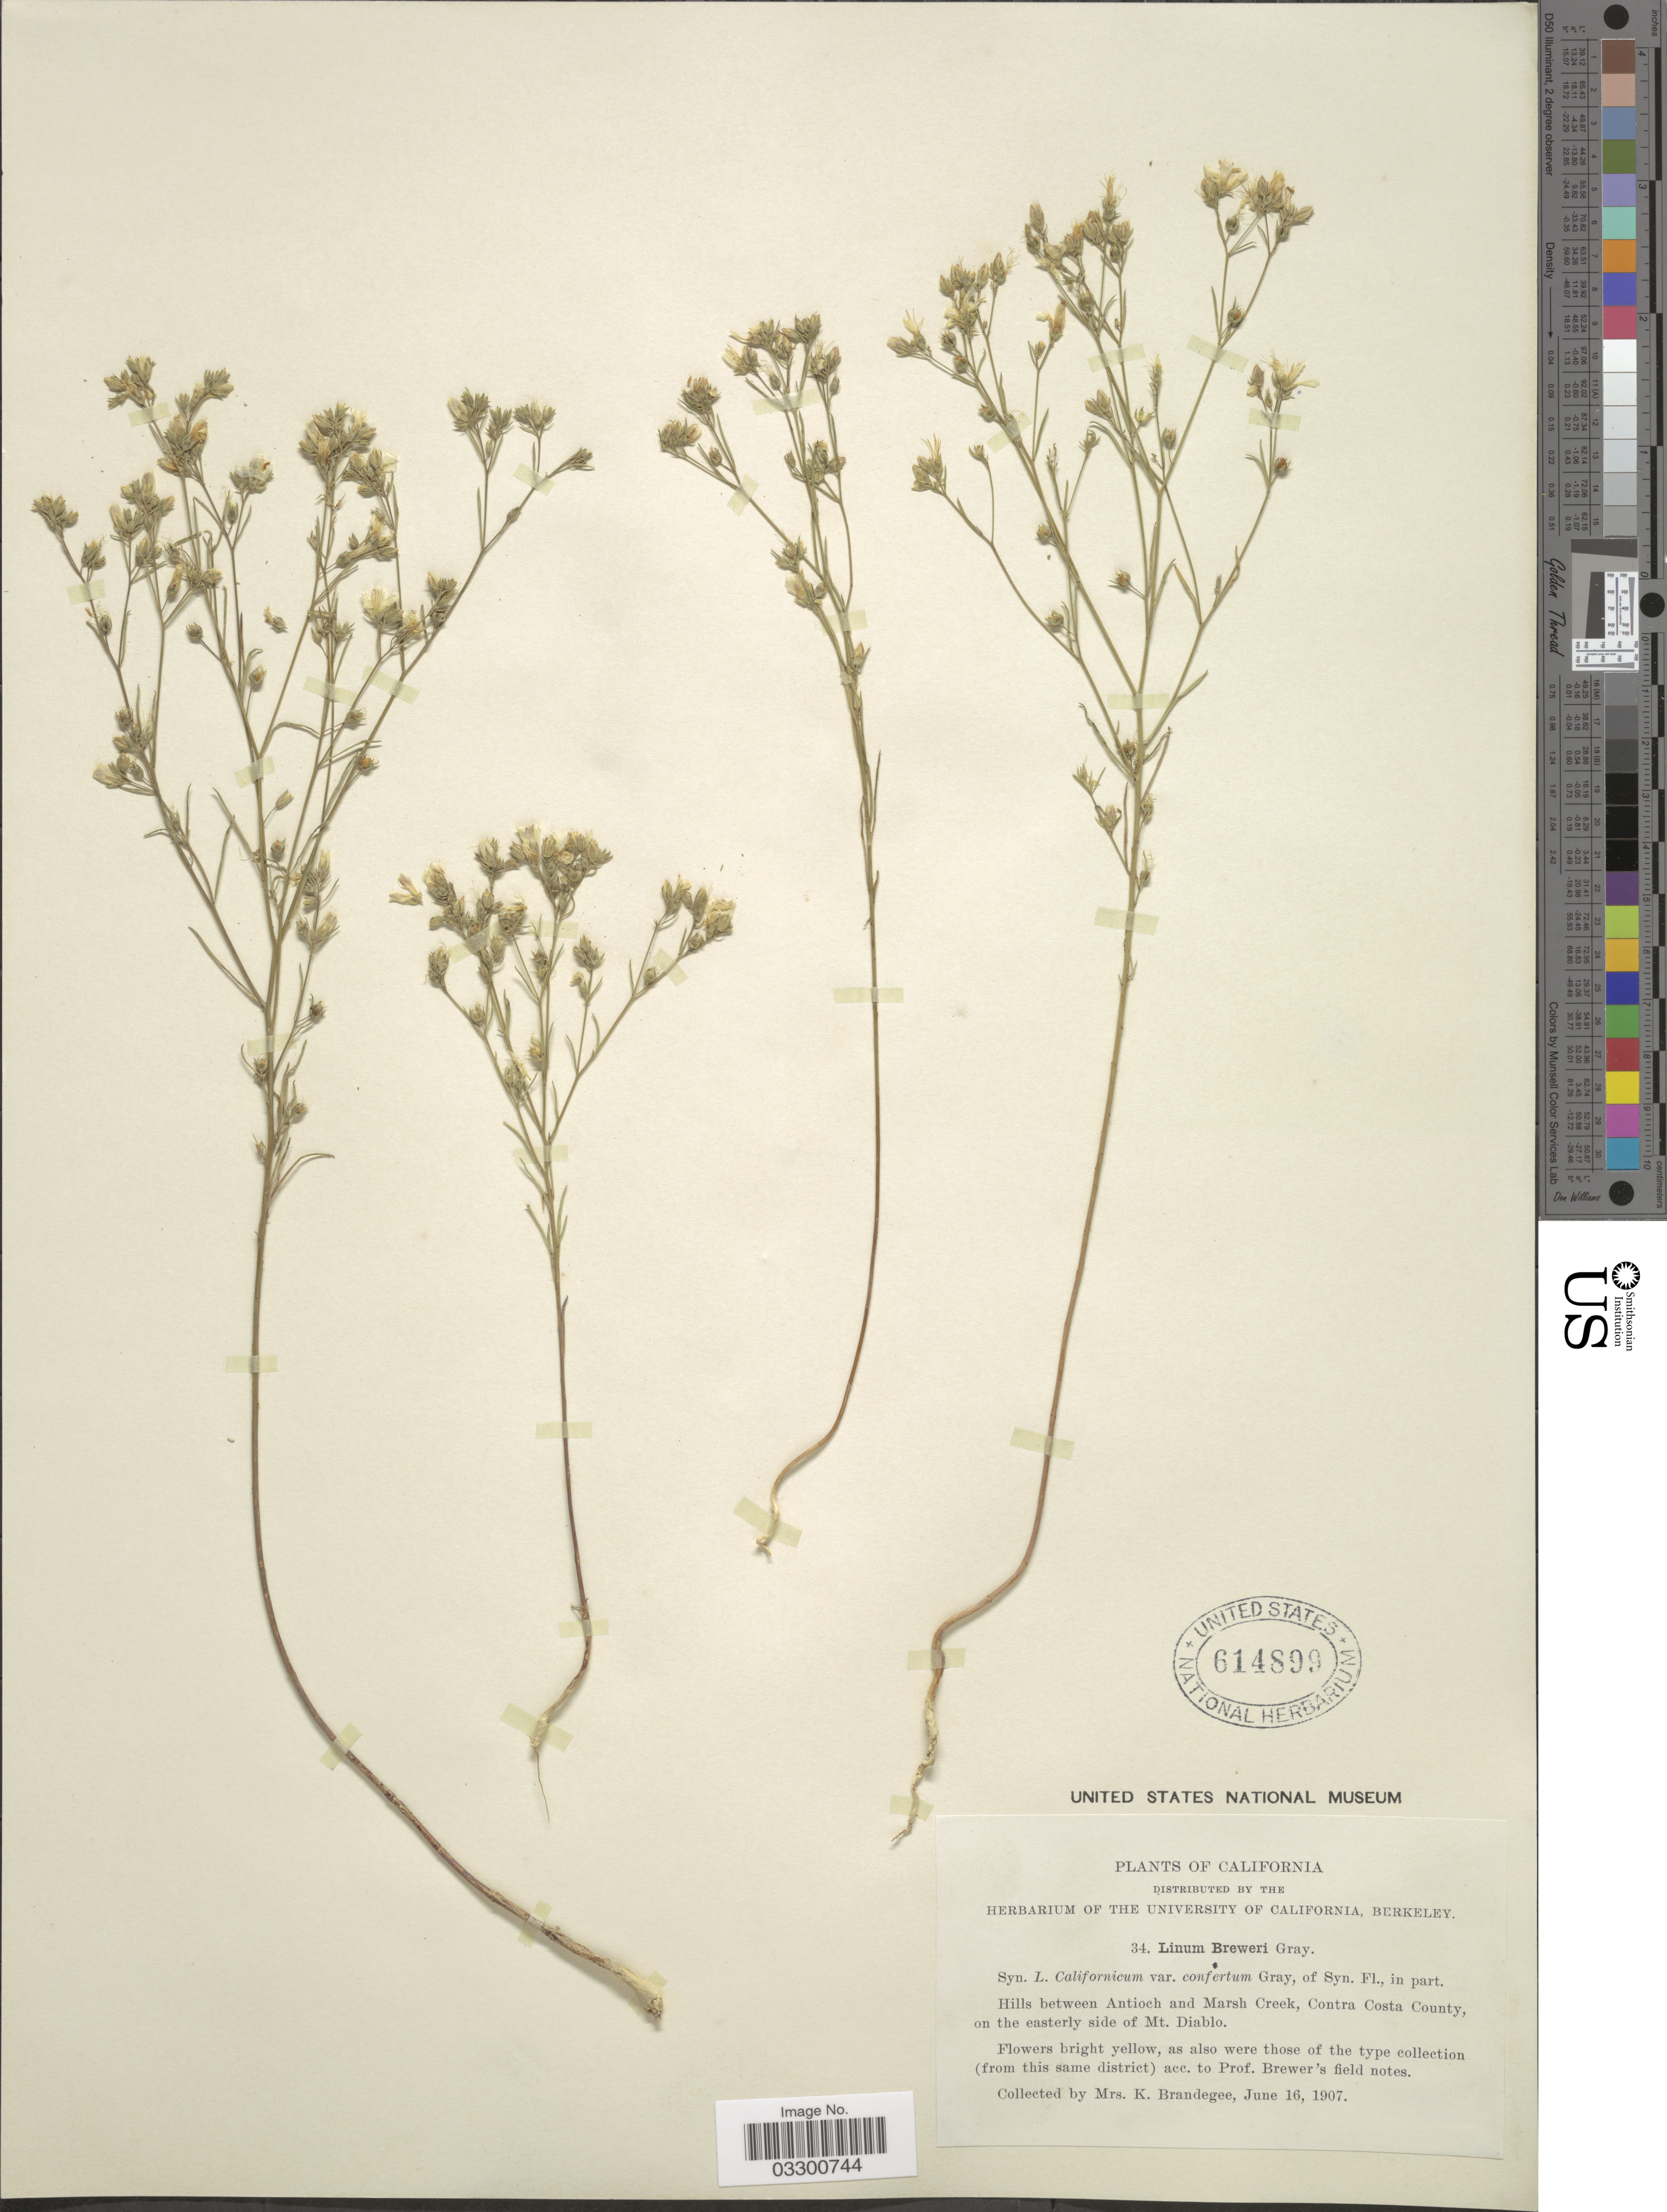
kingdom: Plantae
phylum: Tracheophyta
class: Magnoliopsida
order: Malpighiales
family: Linaceae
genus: Hesperolinon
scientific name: Hesperolinon breweri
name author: (A. Gray) Small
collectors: M. K. Brandegee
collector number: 34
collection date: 1907-06-16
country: United States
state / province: California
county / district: Contra Costa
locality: Hills between Antioch and Marsh Creek, Contra Costa County, on the easterly side of Mt. Diablo.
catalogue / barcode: US 614899